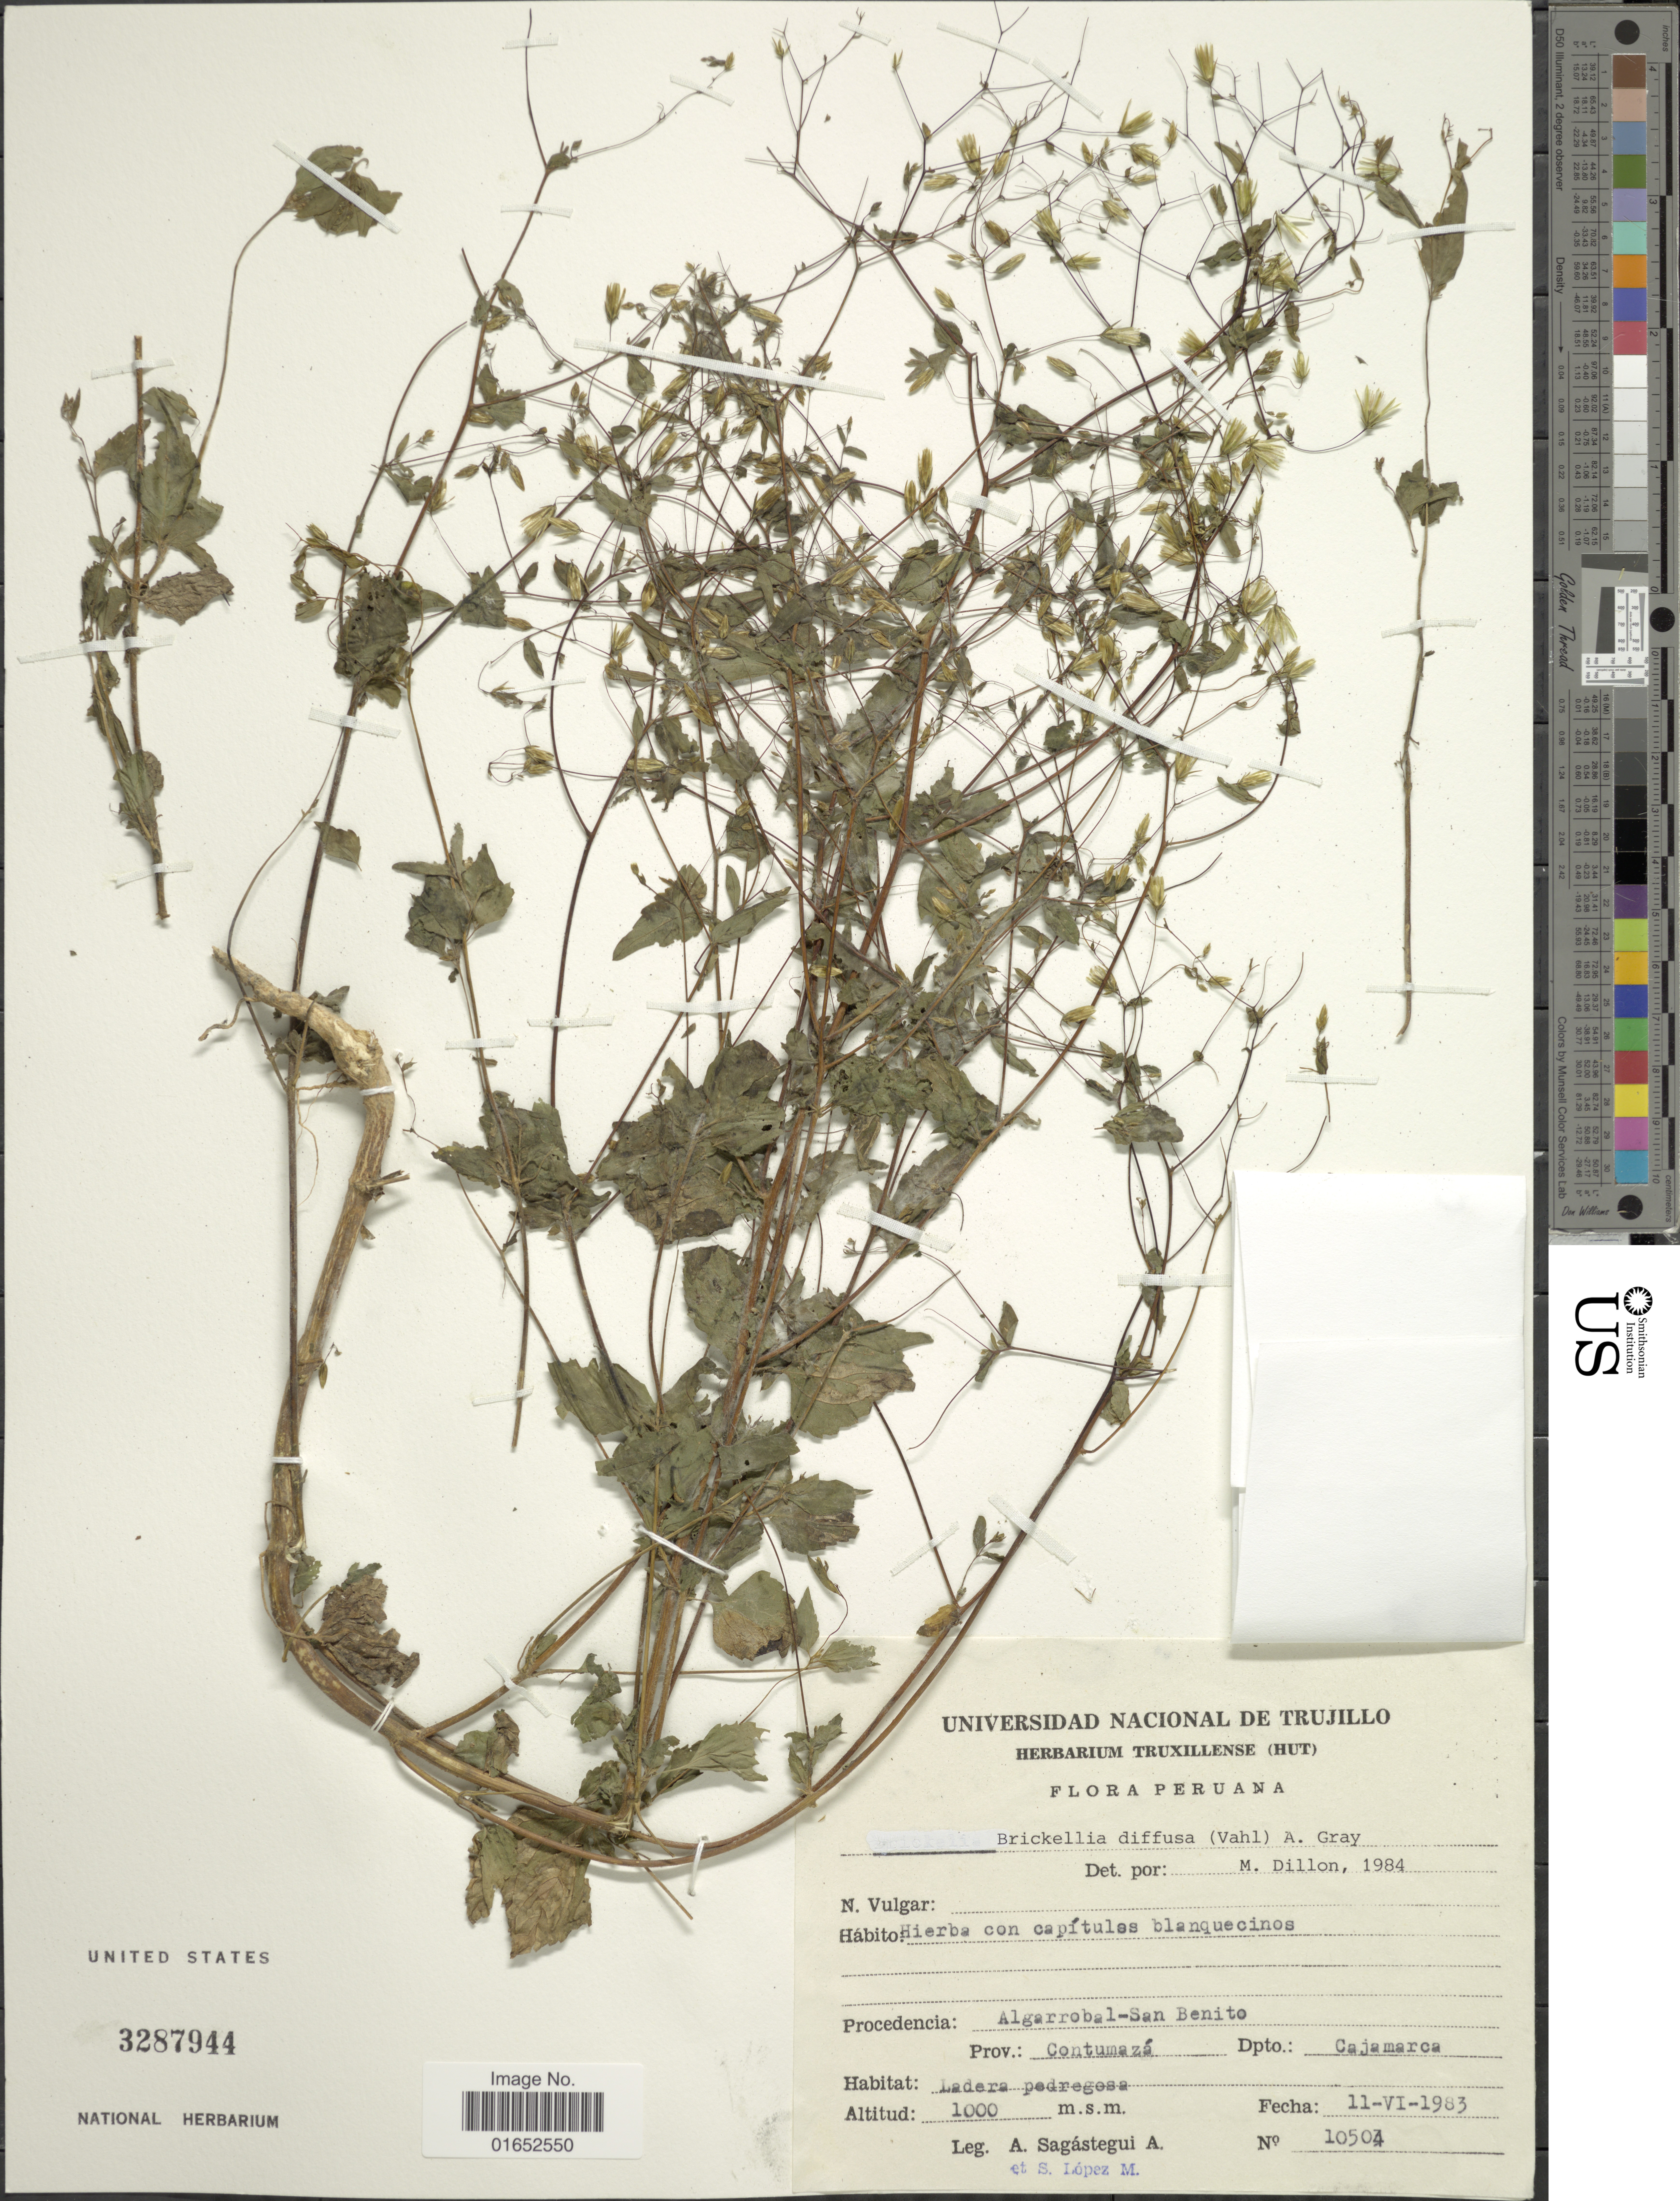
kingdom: Plantae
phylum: Tracheophyta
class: Magnoliopsida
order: Asterales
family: Asteraceae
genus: Brickellia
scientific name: Brickellia diffusa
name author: (Vahl) A. Gray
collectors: A. Sagástegui A. & S. Lopez M.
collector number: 10504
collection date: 1983-06-11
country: Peru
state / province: Cajamarca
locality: Algarrobal-San Benito, Prov. Contumazá, Depto Cajamarca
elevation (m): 1000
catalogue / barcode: US 3287944